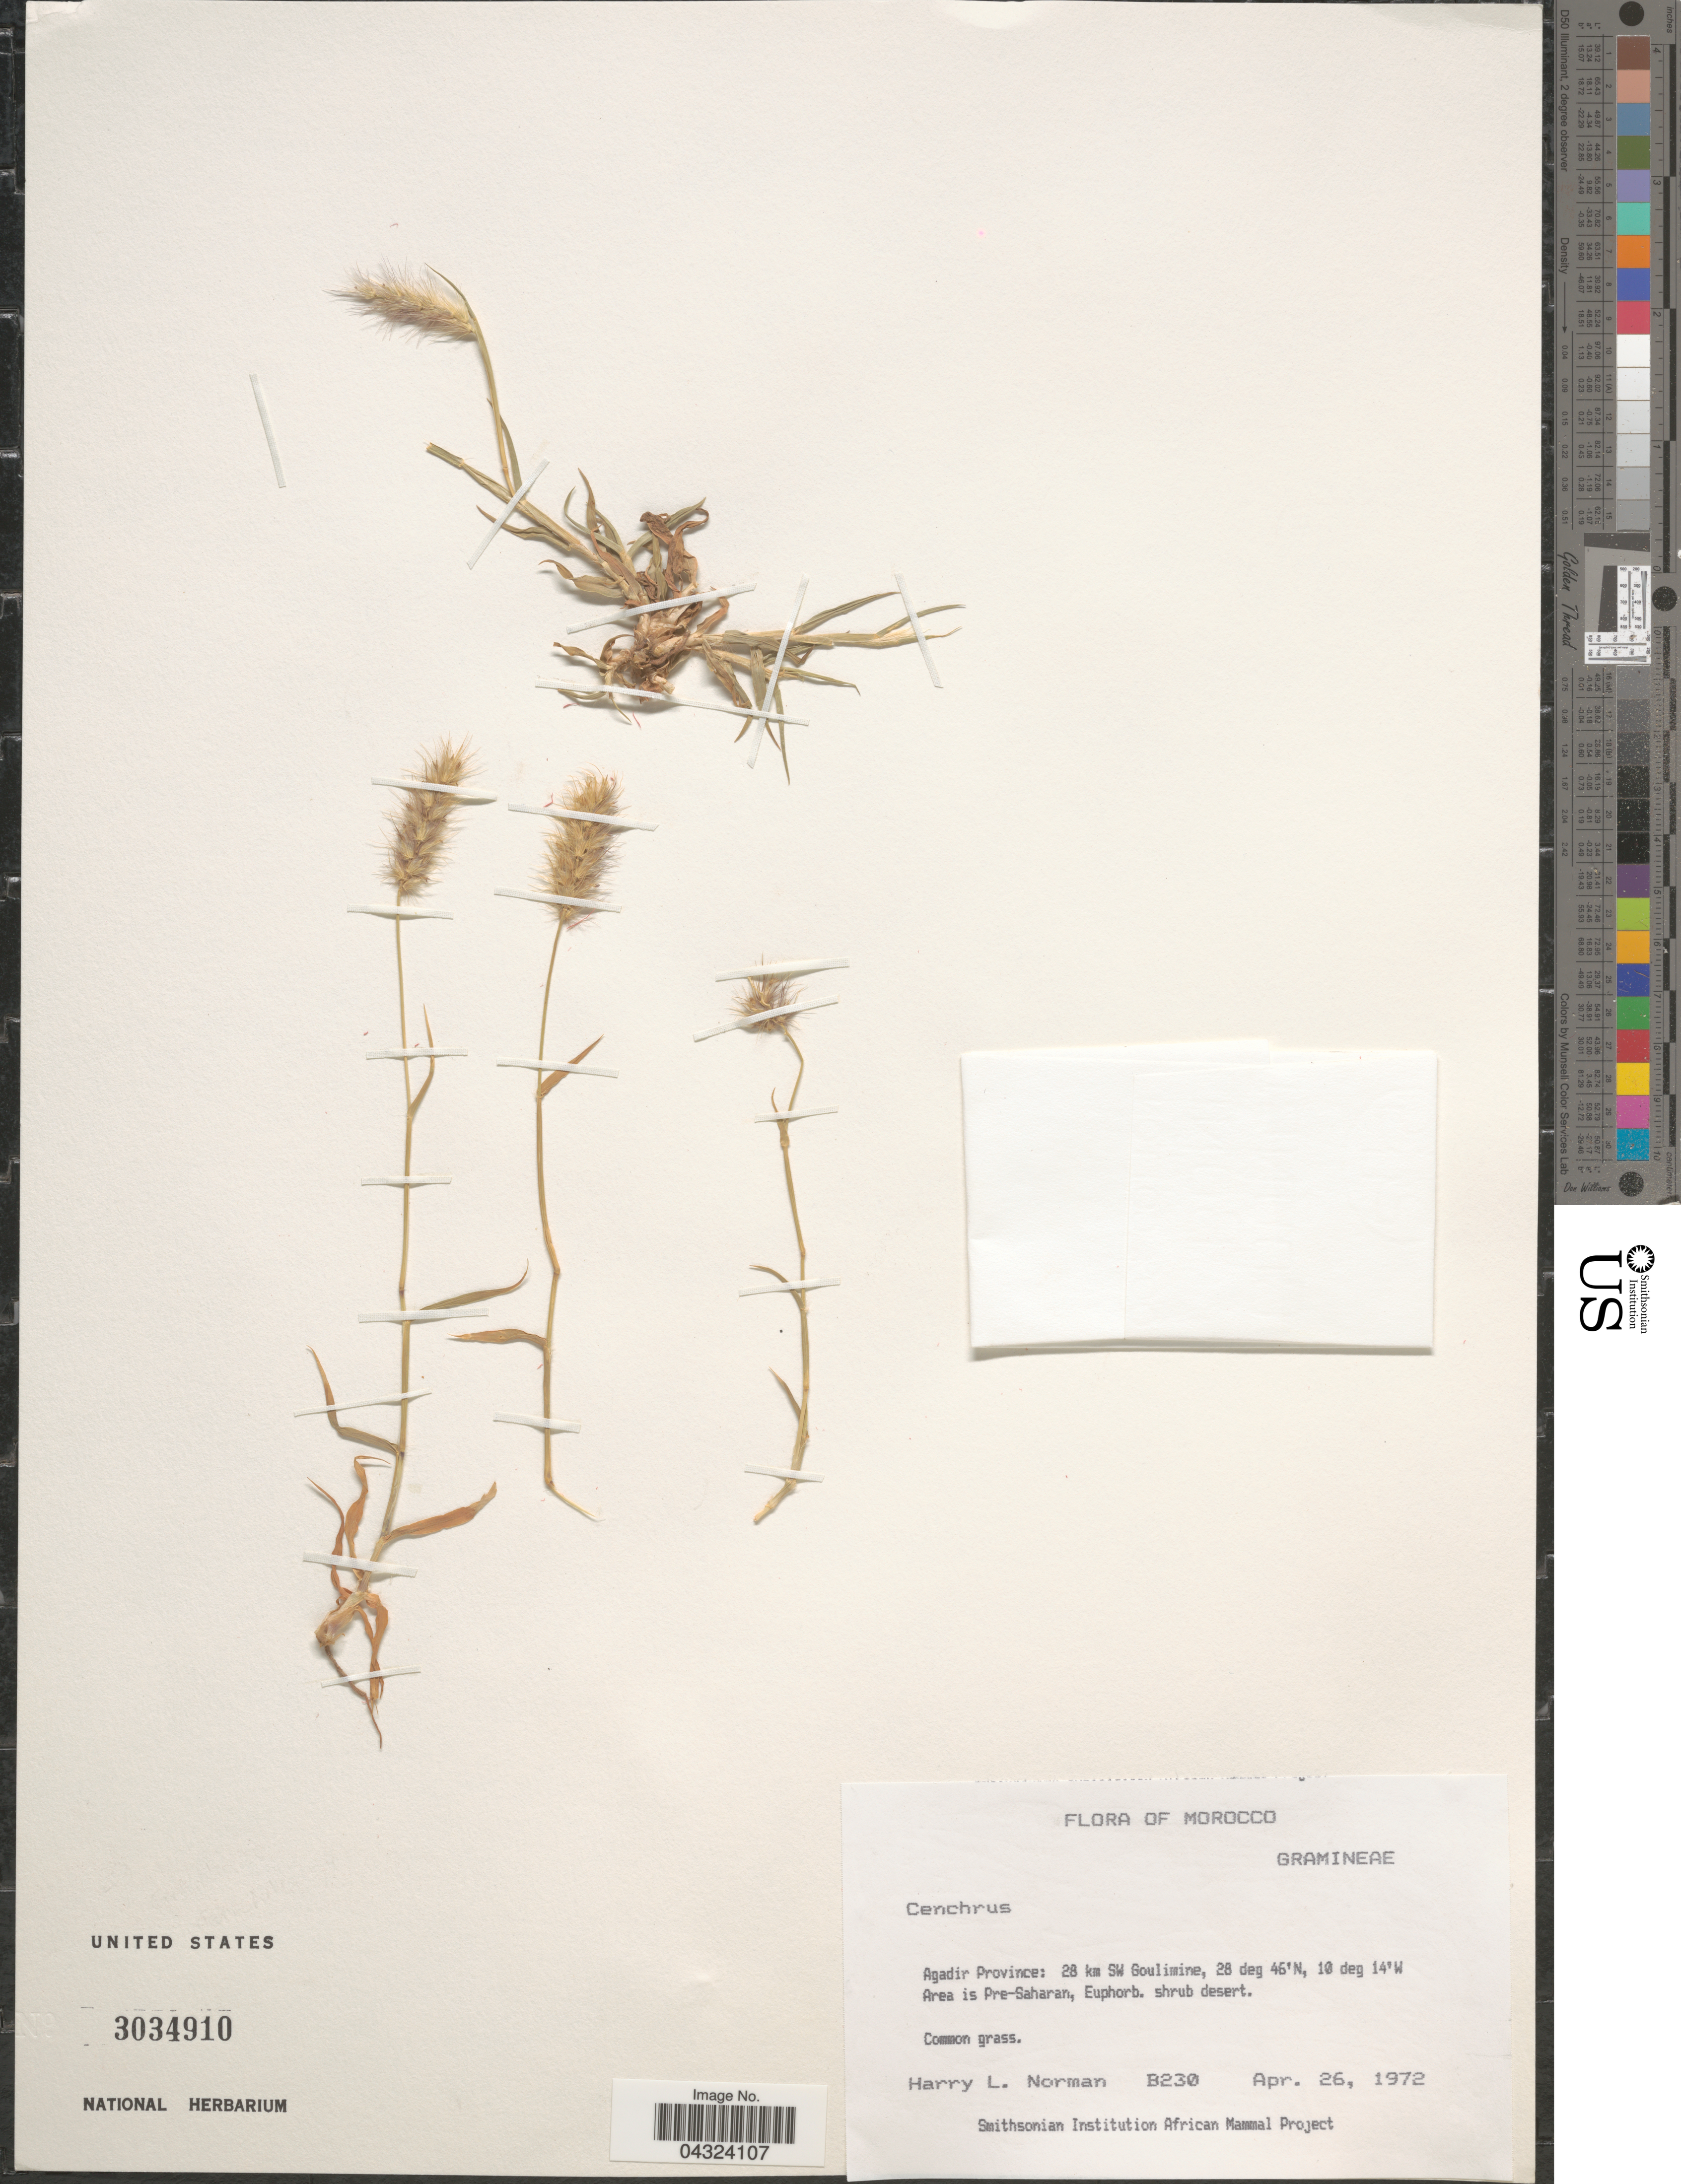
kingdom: Plantae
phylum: Tracheophyta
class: Liliopsida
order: Poales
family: Poaceae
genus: Cenchrus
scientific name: Cenchrus sp.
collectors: Norman, H.L.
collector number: B230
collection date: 1972-04-26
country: Morocco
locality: Agadir Province: 28 km SW of Goulimine.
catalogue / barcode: US 3034910